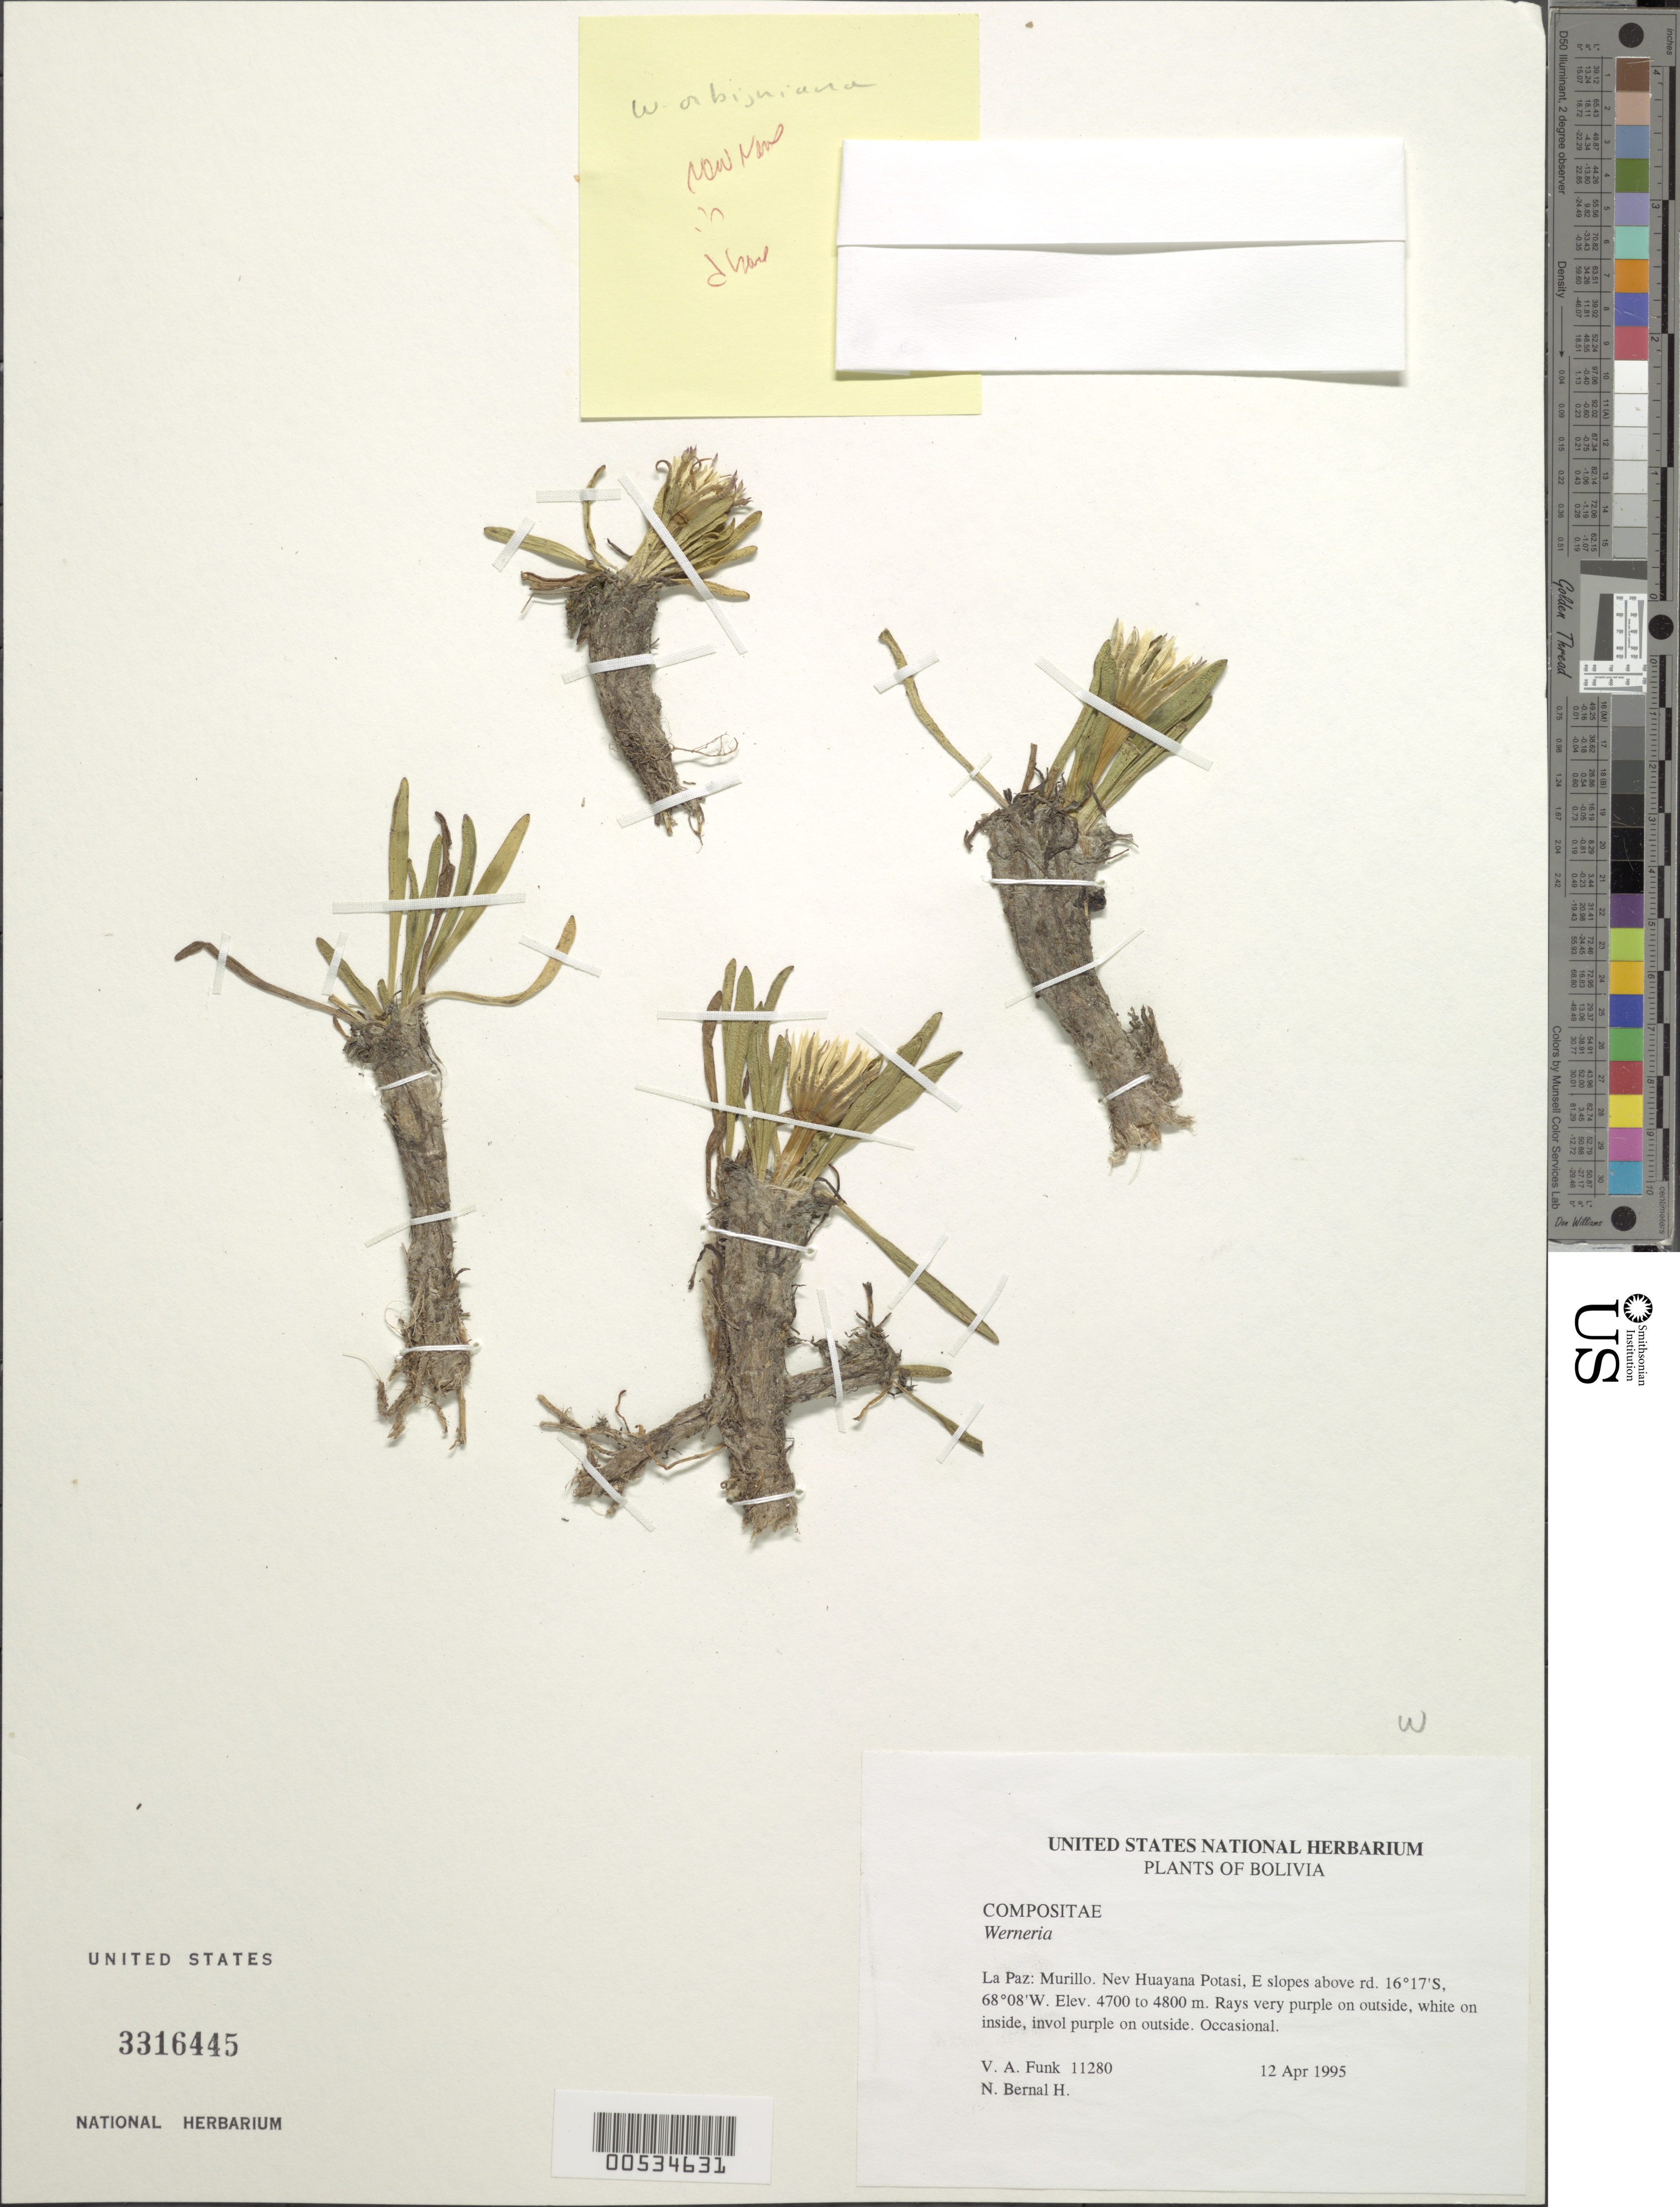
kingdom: Plantae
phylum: Tracheophyta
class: Magnoliopsida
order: Asterales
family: Asteraceae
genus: Werneria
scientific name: Werneria orbignyana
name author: Wedd.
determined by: Funk, Vicki A., (BOT), Smithsonian Institution - National Museum of Natural History (UNITED STATES)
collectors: V. Funk & N. Bernal H.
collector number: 11280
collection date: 1995-04-12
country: Bolivia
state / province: La Paz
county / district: Murillo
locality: Nev. Huayana Potasi, E slopes above rd.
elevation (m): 4700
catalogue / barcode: US 3316445